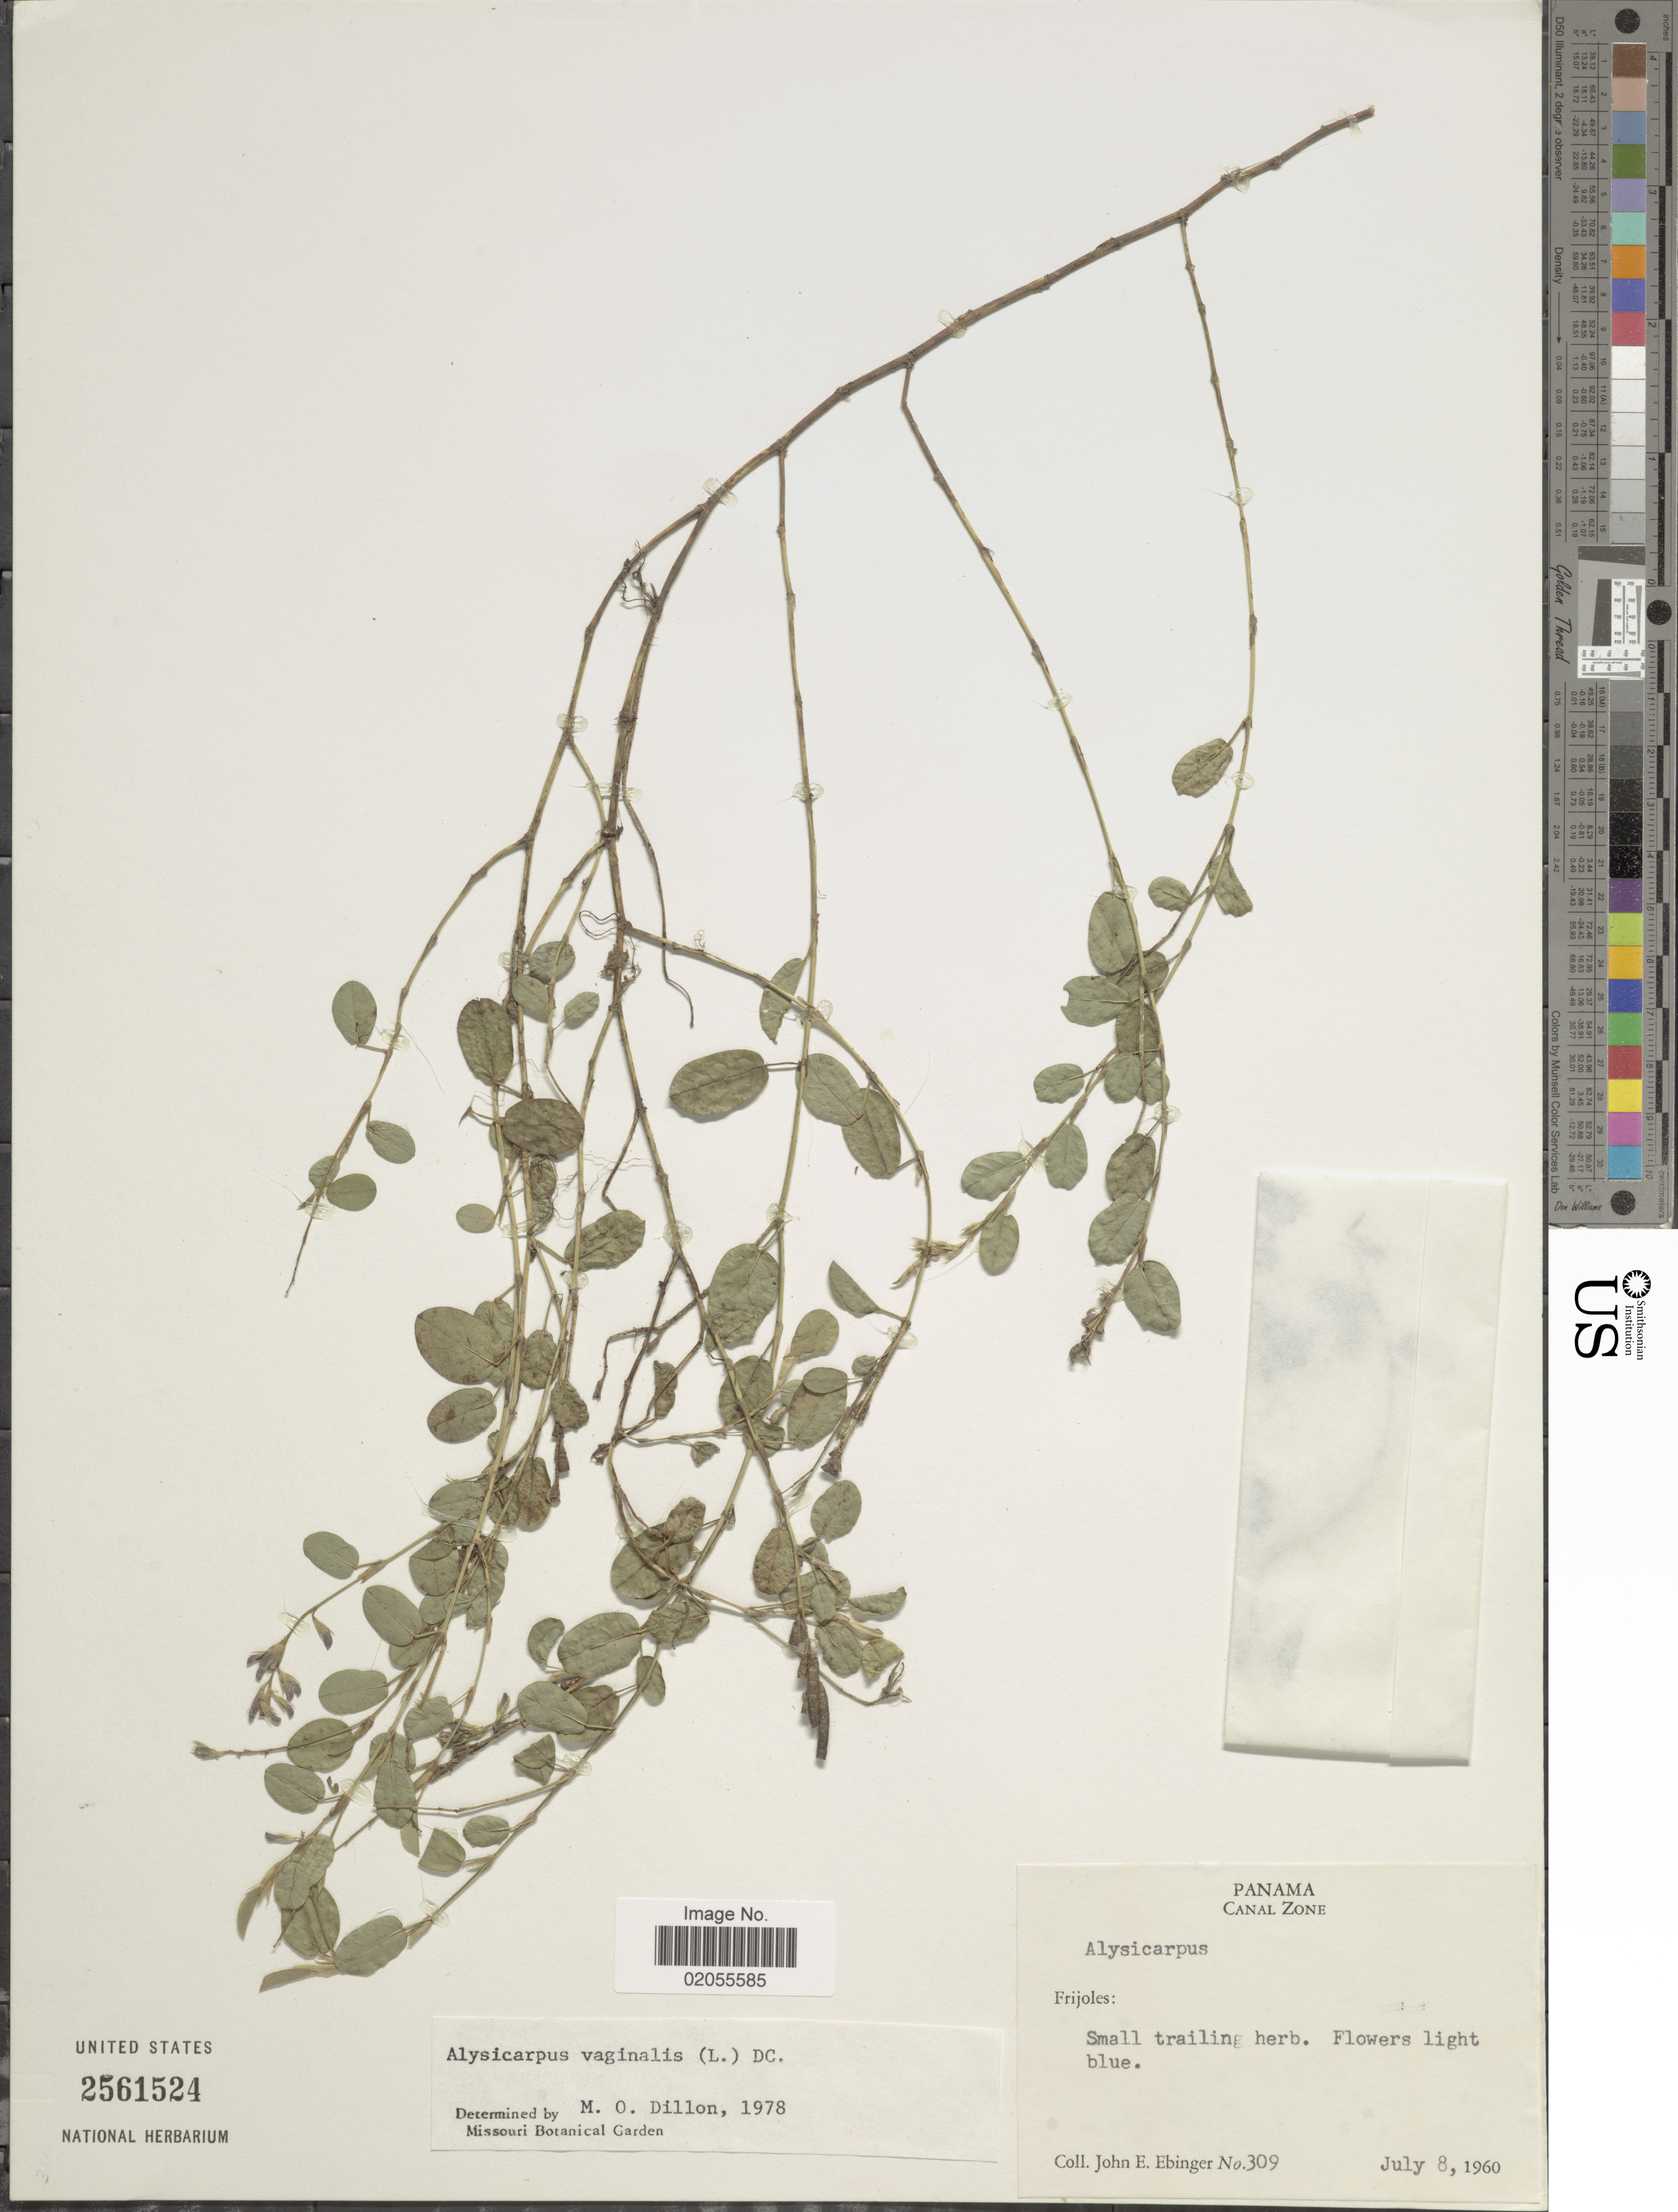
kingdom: Plantae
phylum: Tracheophyta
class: Magnoliopsida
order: Fabales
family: Fabaceae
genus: Alysicarpus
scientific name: Alysicarpus sp.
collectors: J. Ebinger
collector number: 309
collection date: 1960-07-08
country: Panama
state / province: Colón / Panamá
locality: Frijoles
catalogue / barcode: US 2561524